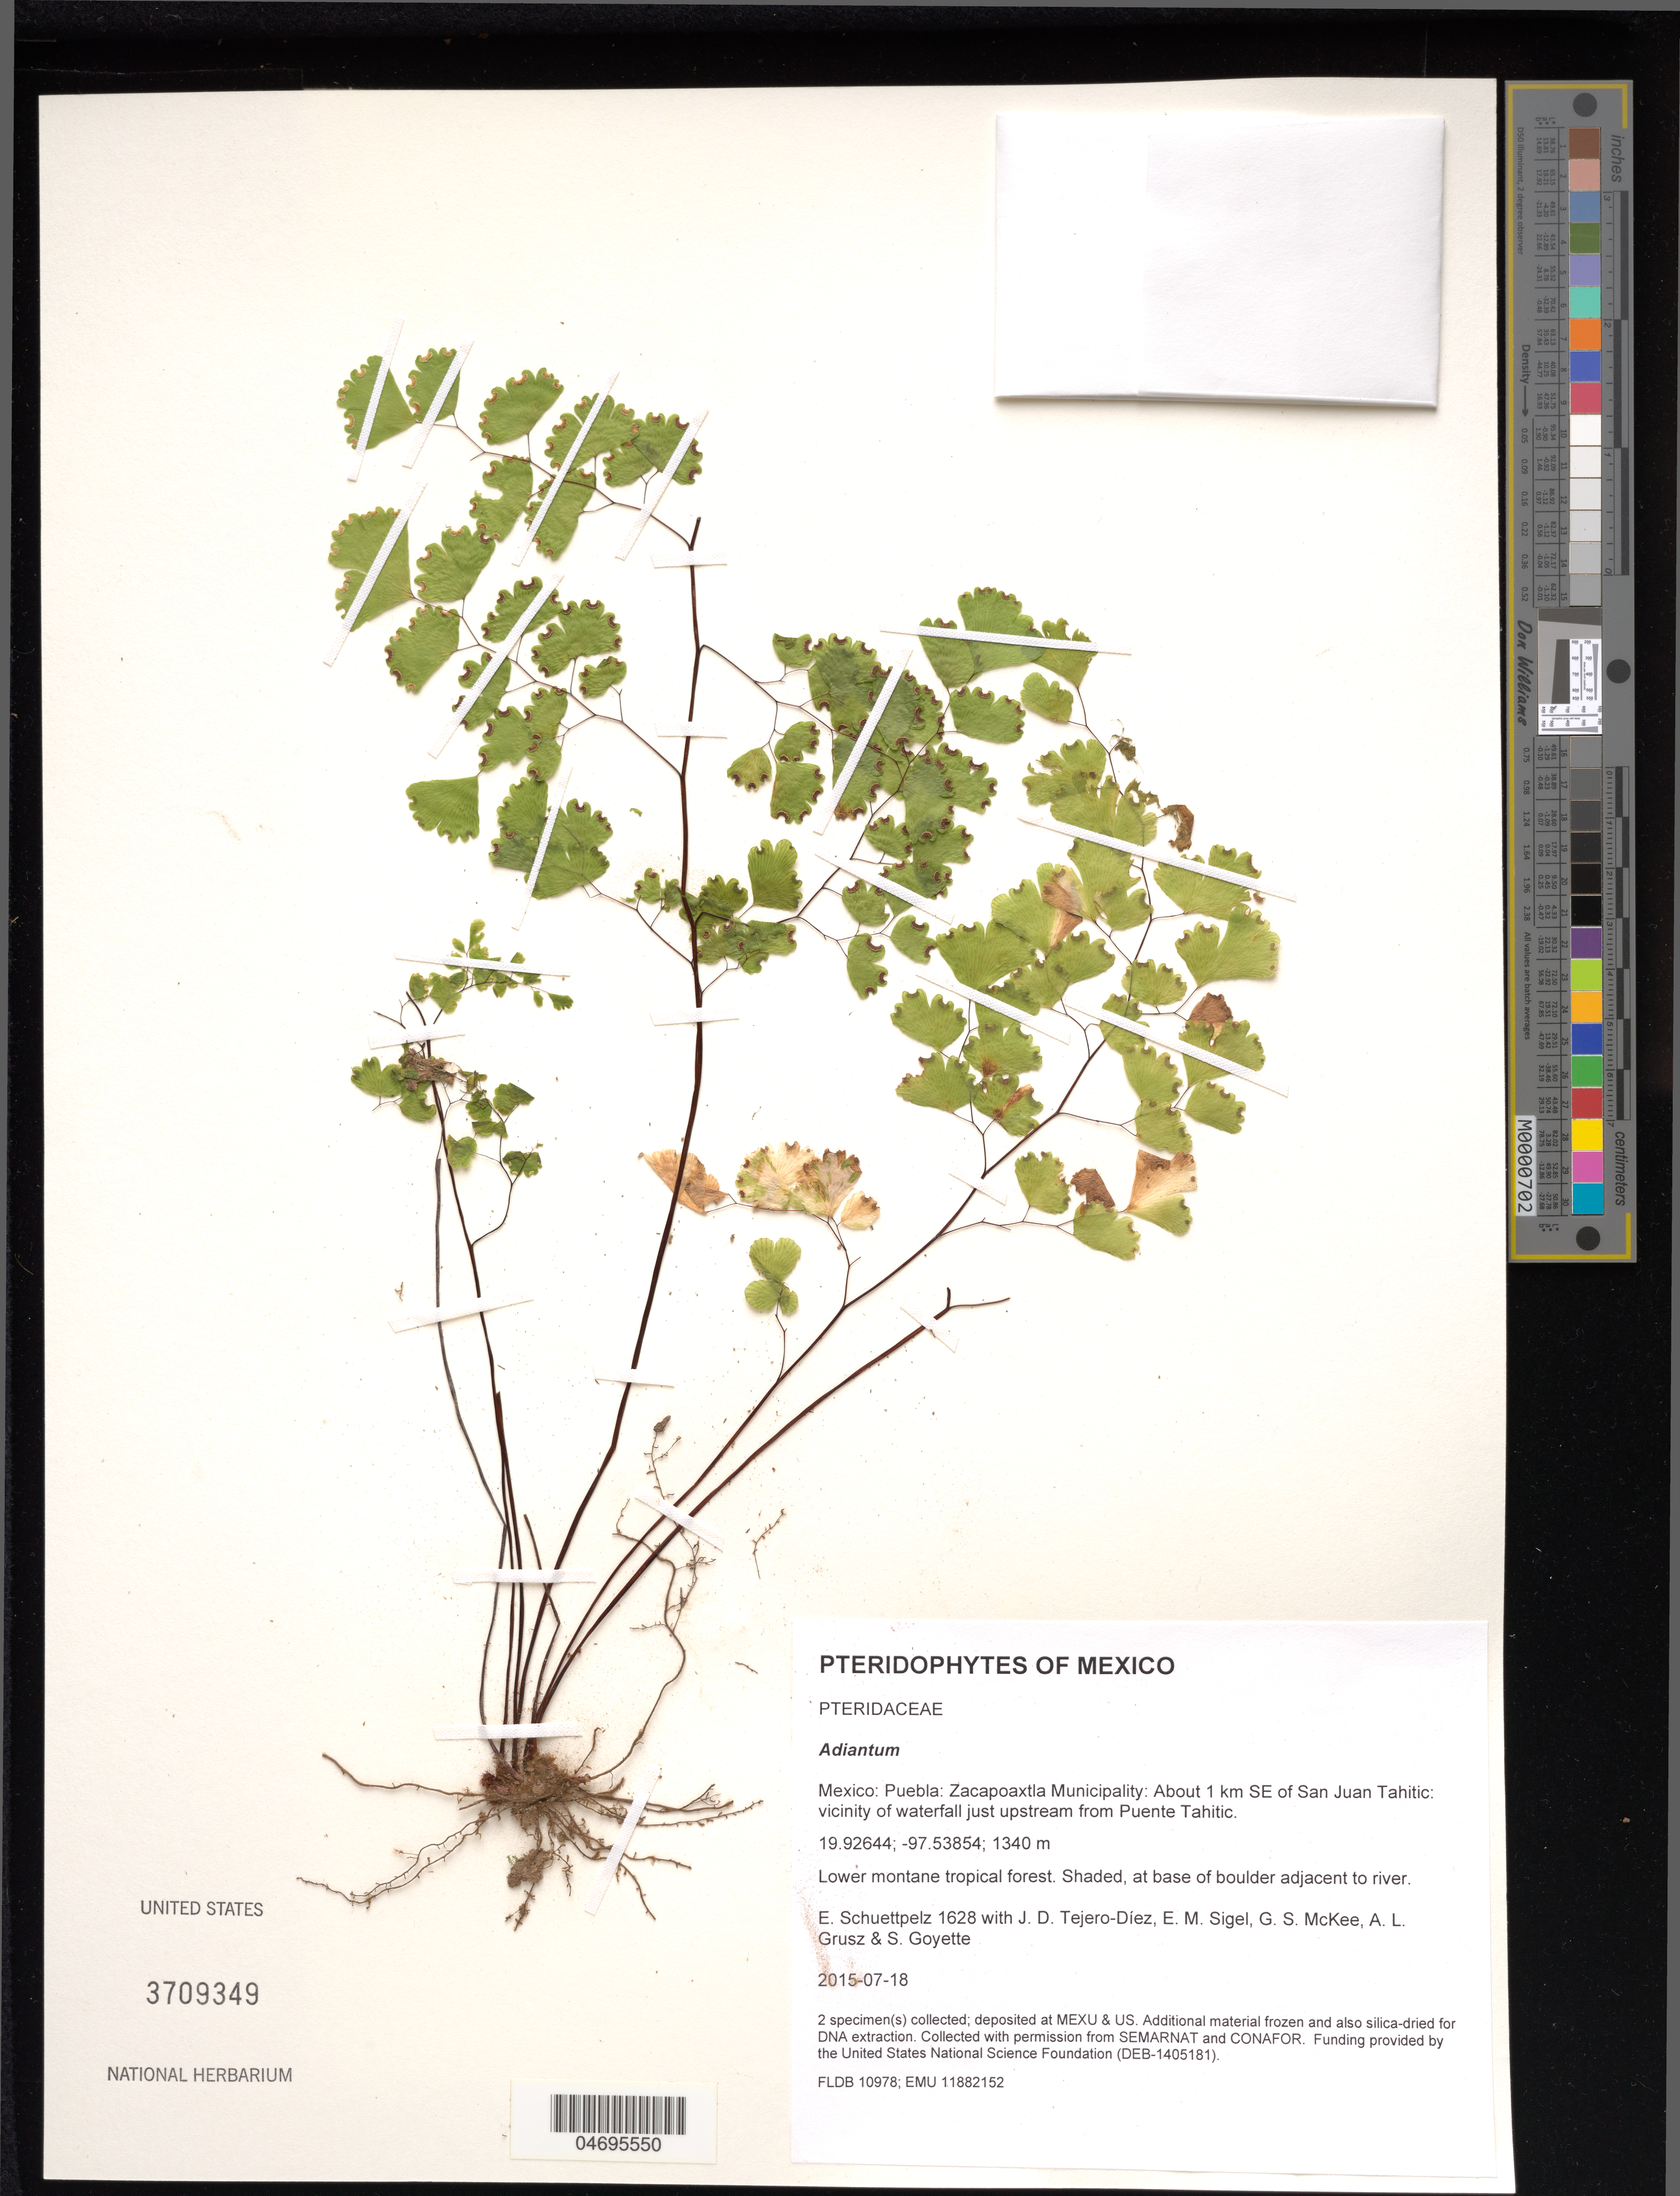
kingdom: Plantae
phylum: Tracheophyta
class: Polypodiopsida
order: Polypodiales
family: Pteridaceae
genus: Adiantum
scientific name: Adiantum sp.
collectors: E. Schuettpelz, D. Tejero-Díez, E. M. Sigel, G. S. McKee & A. Grusz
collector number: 1628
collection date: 2015-07-18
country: Mexico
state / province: Puebla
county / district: Zacapoaxtla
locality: About 1 km SE of San Juan Tahitic: vicinity of waterfall just upstream from Puente Tahitic.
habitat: Lower montane tropical forest.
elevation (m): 1340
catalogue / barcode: US 3709349